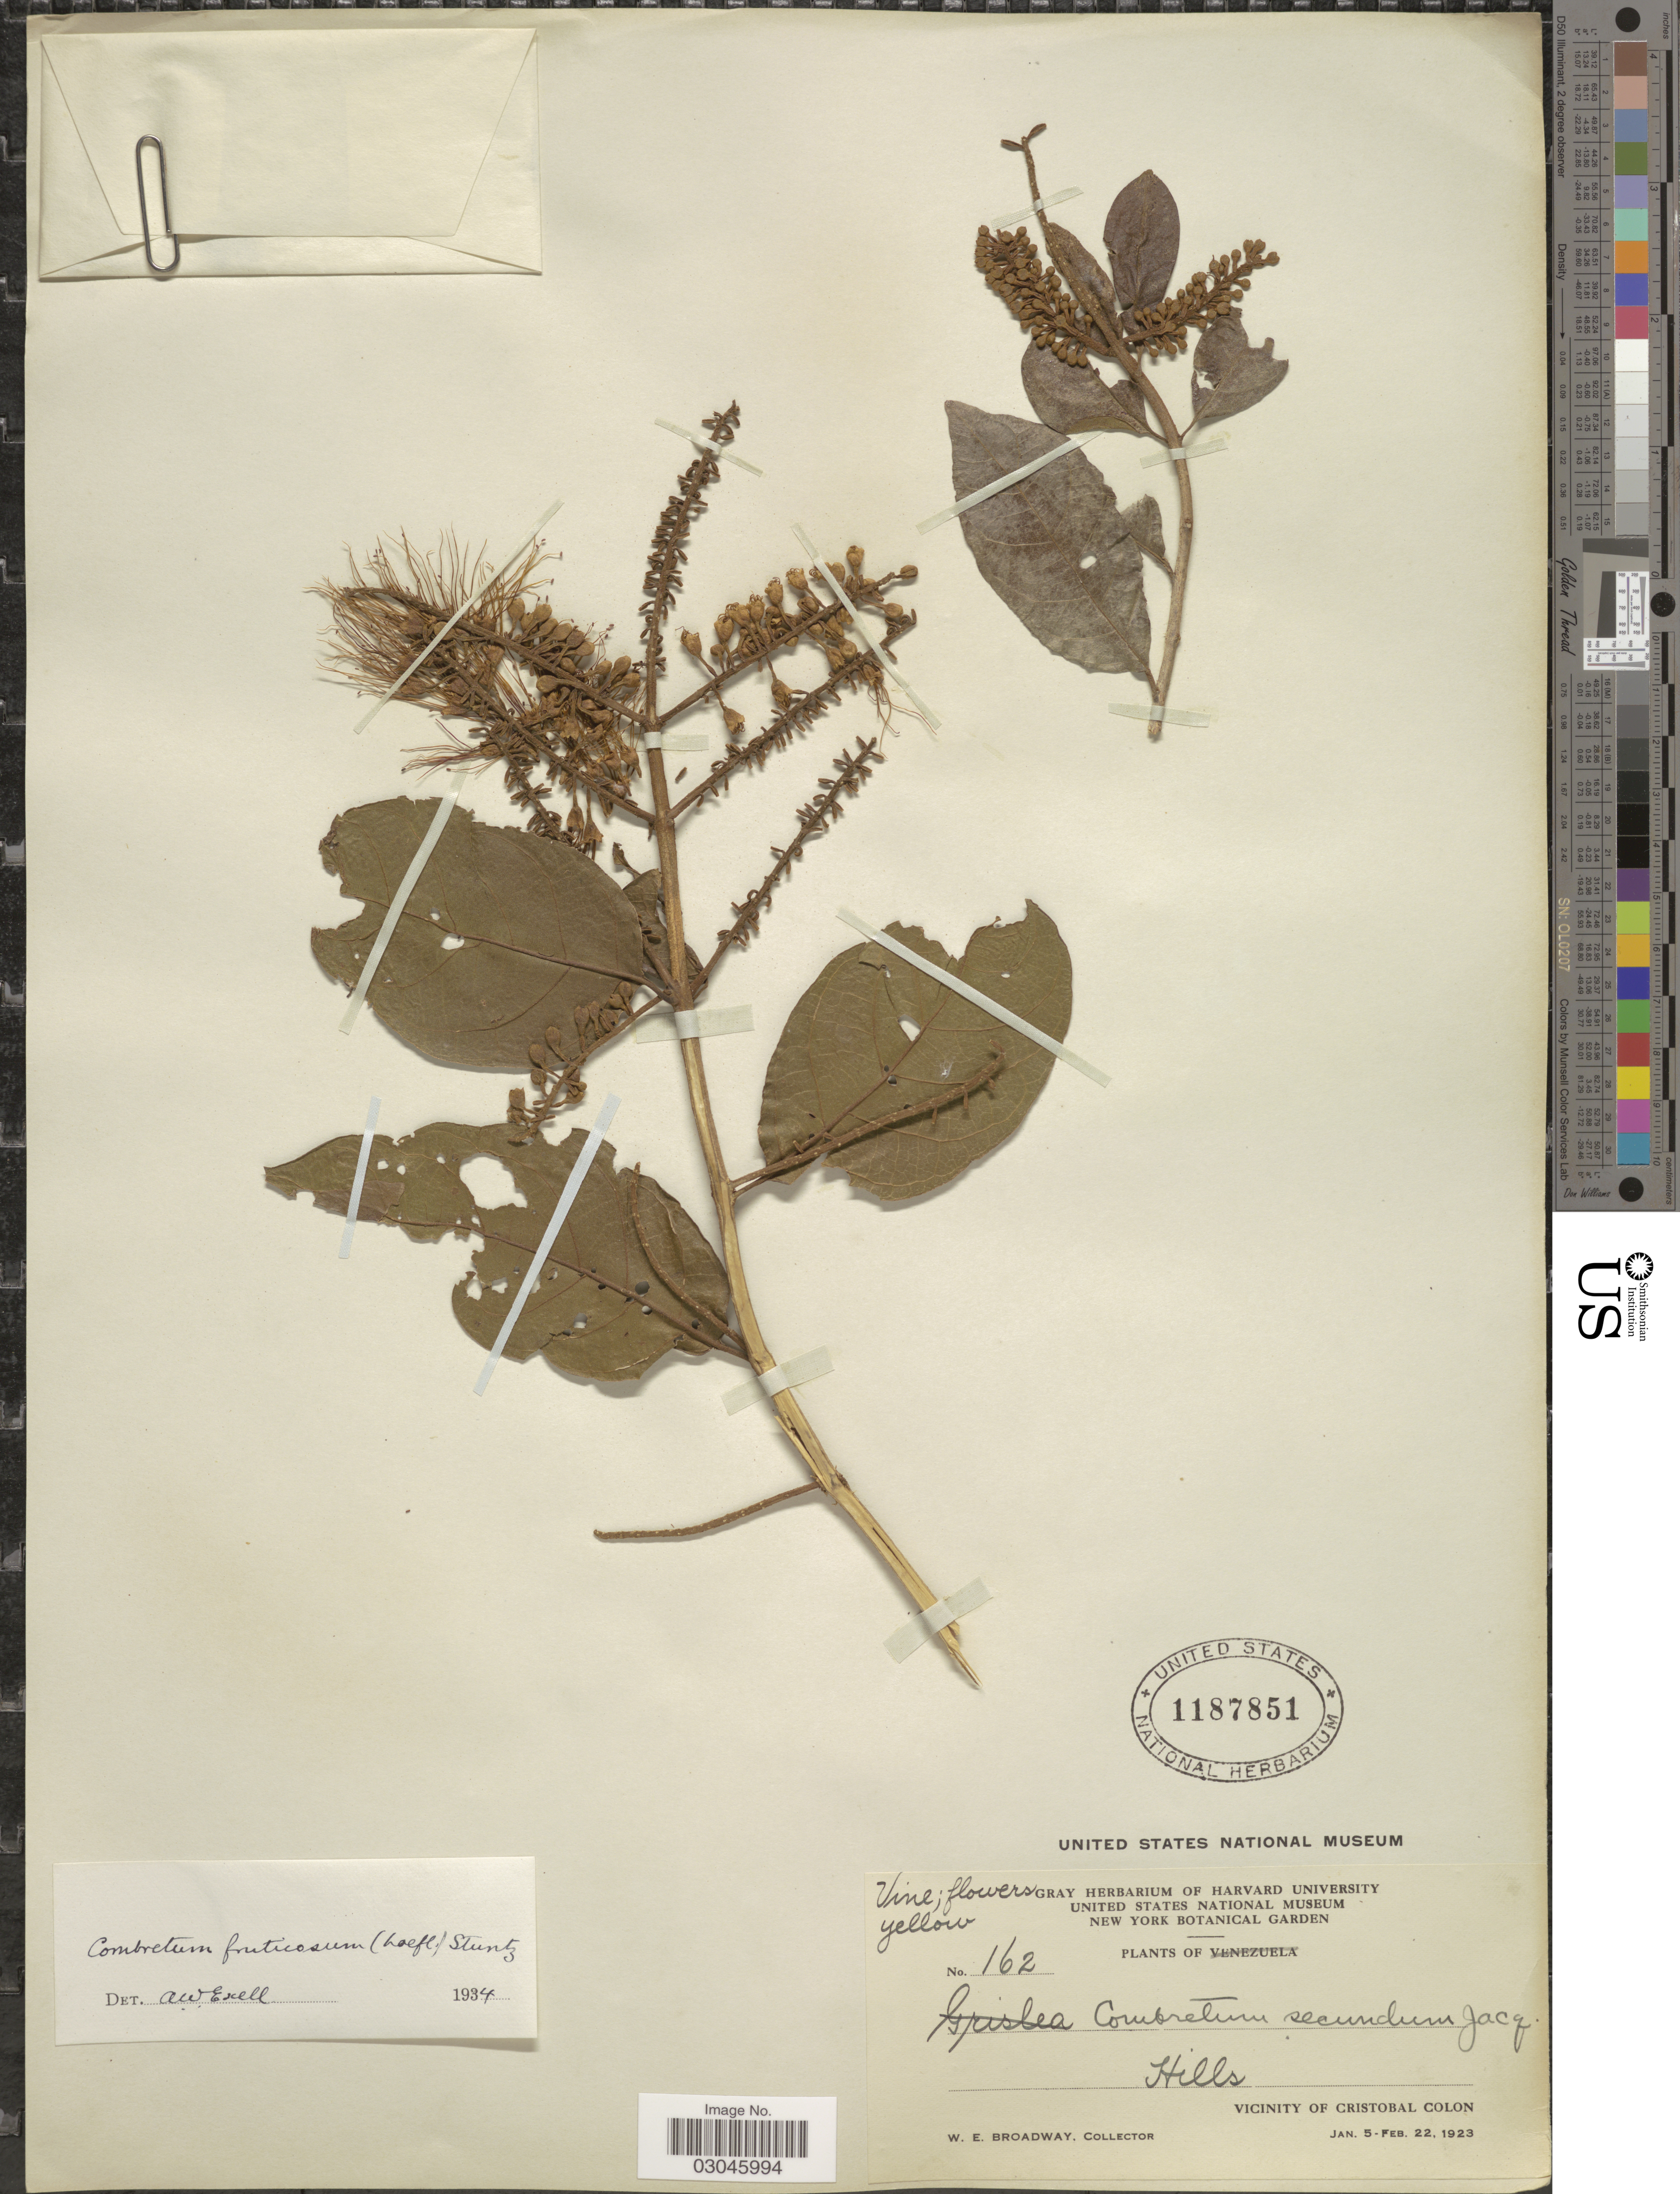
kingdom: Plantae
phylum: Tracheophyta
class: Magnoliopsida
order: Myrtales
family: Combretaceae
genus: Combretum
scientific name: Combretum fruticosum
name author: (Loefl.) Stuntz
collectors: W. E. Broadway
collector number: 162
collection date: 1923-01-05/1923-02-22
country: Venezuela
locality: Vicinity of Cristobal Colon.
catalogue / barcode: US 1187851